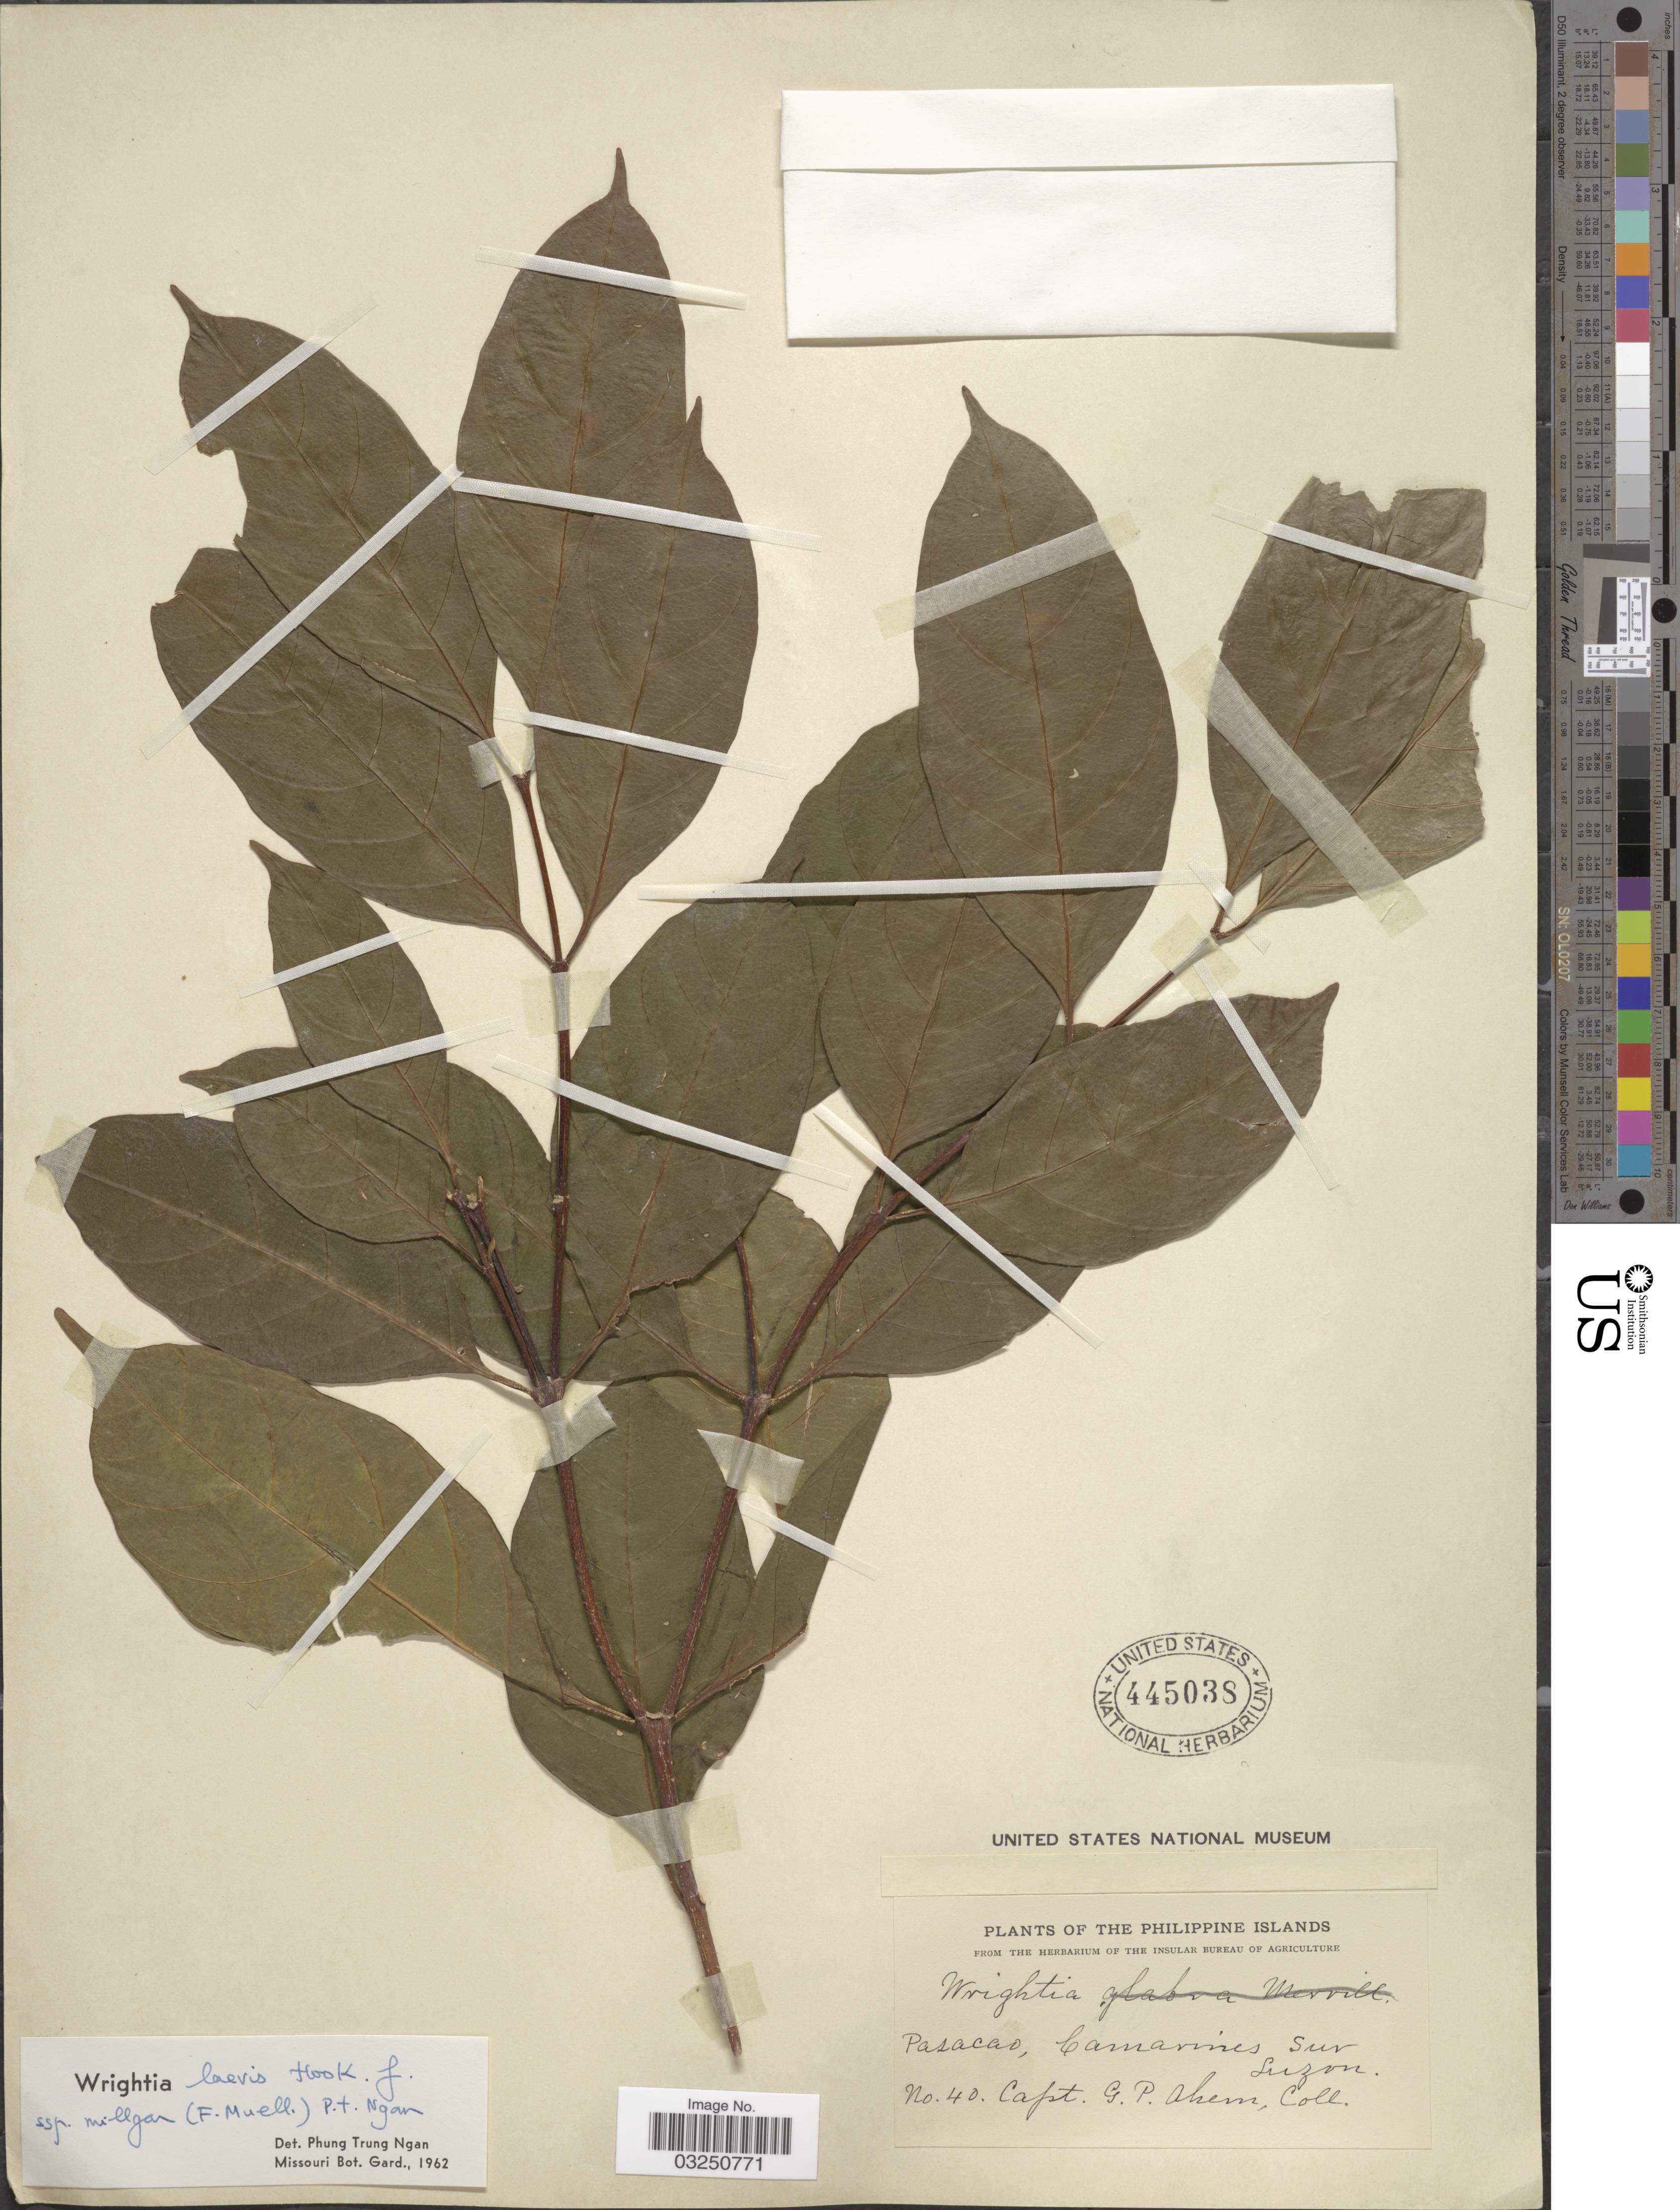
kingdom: Plantae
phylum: Tracheophyta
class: Magnoliopsida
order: Gentianales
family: Apocynaceae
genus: Wrightia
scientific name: Wrightia laevis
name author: Hook. f.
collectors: G. Ahern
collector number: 40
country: Philippines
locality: Pasacao, Camarines Sur, Luzon.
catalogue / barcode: US 445038